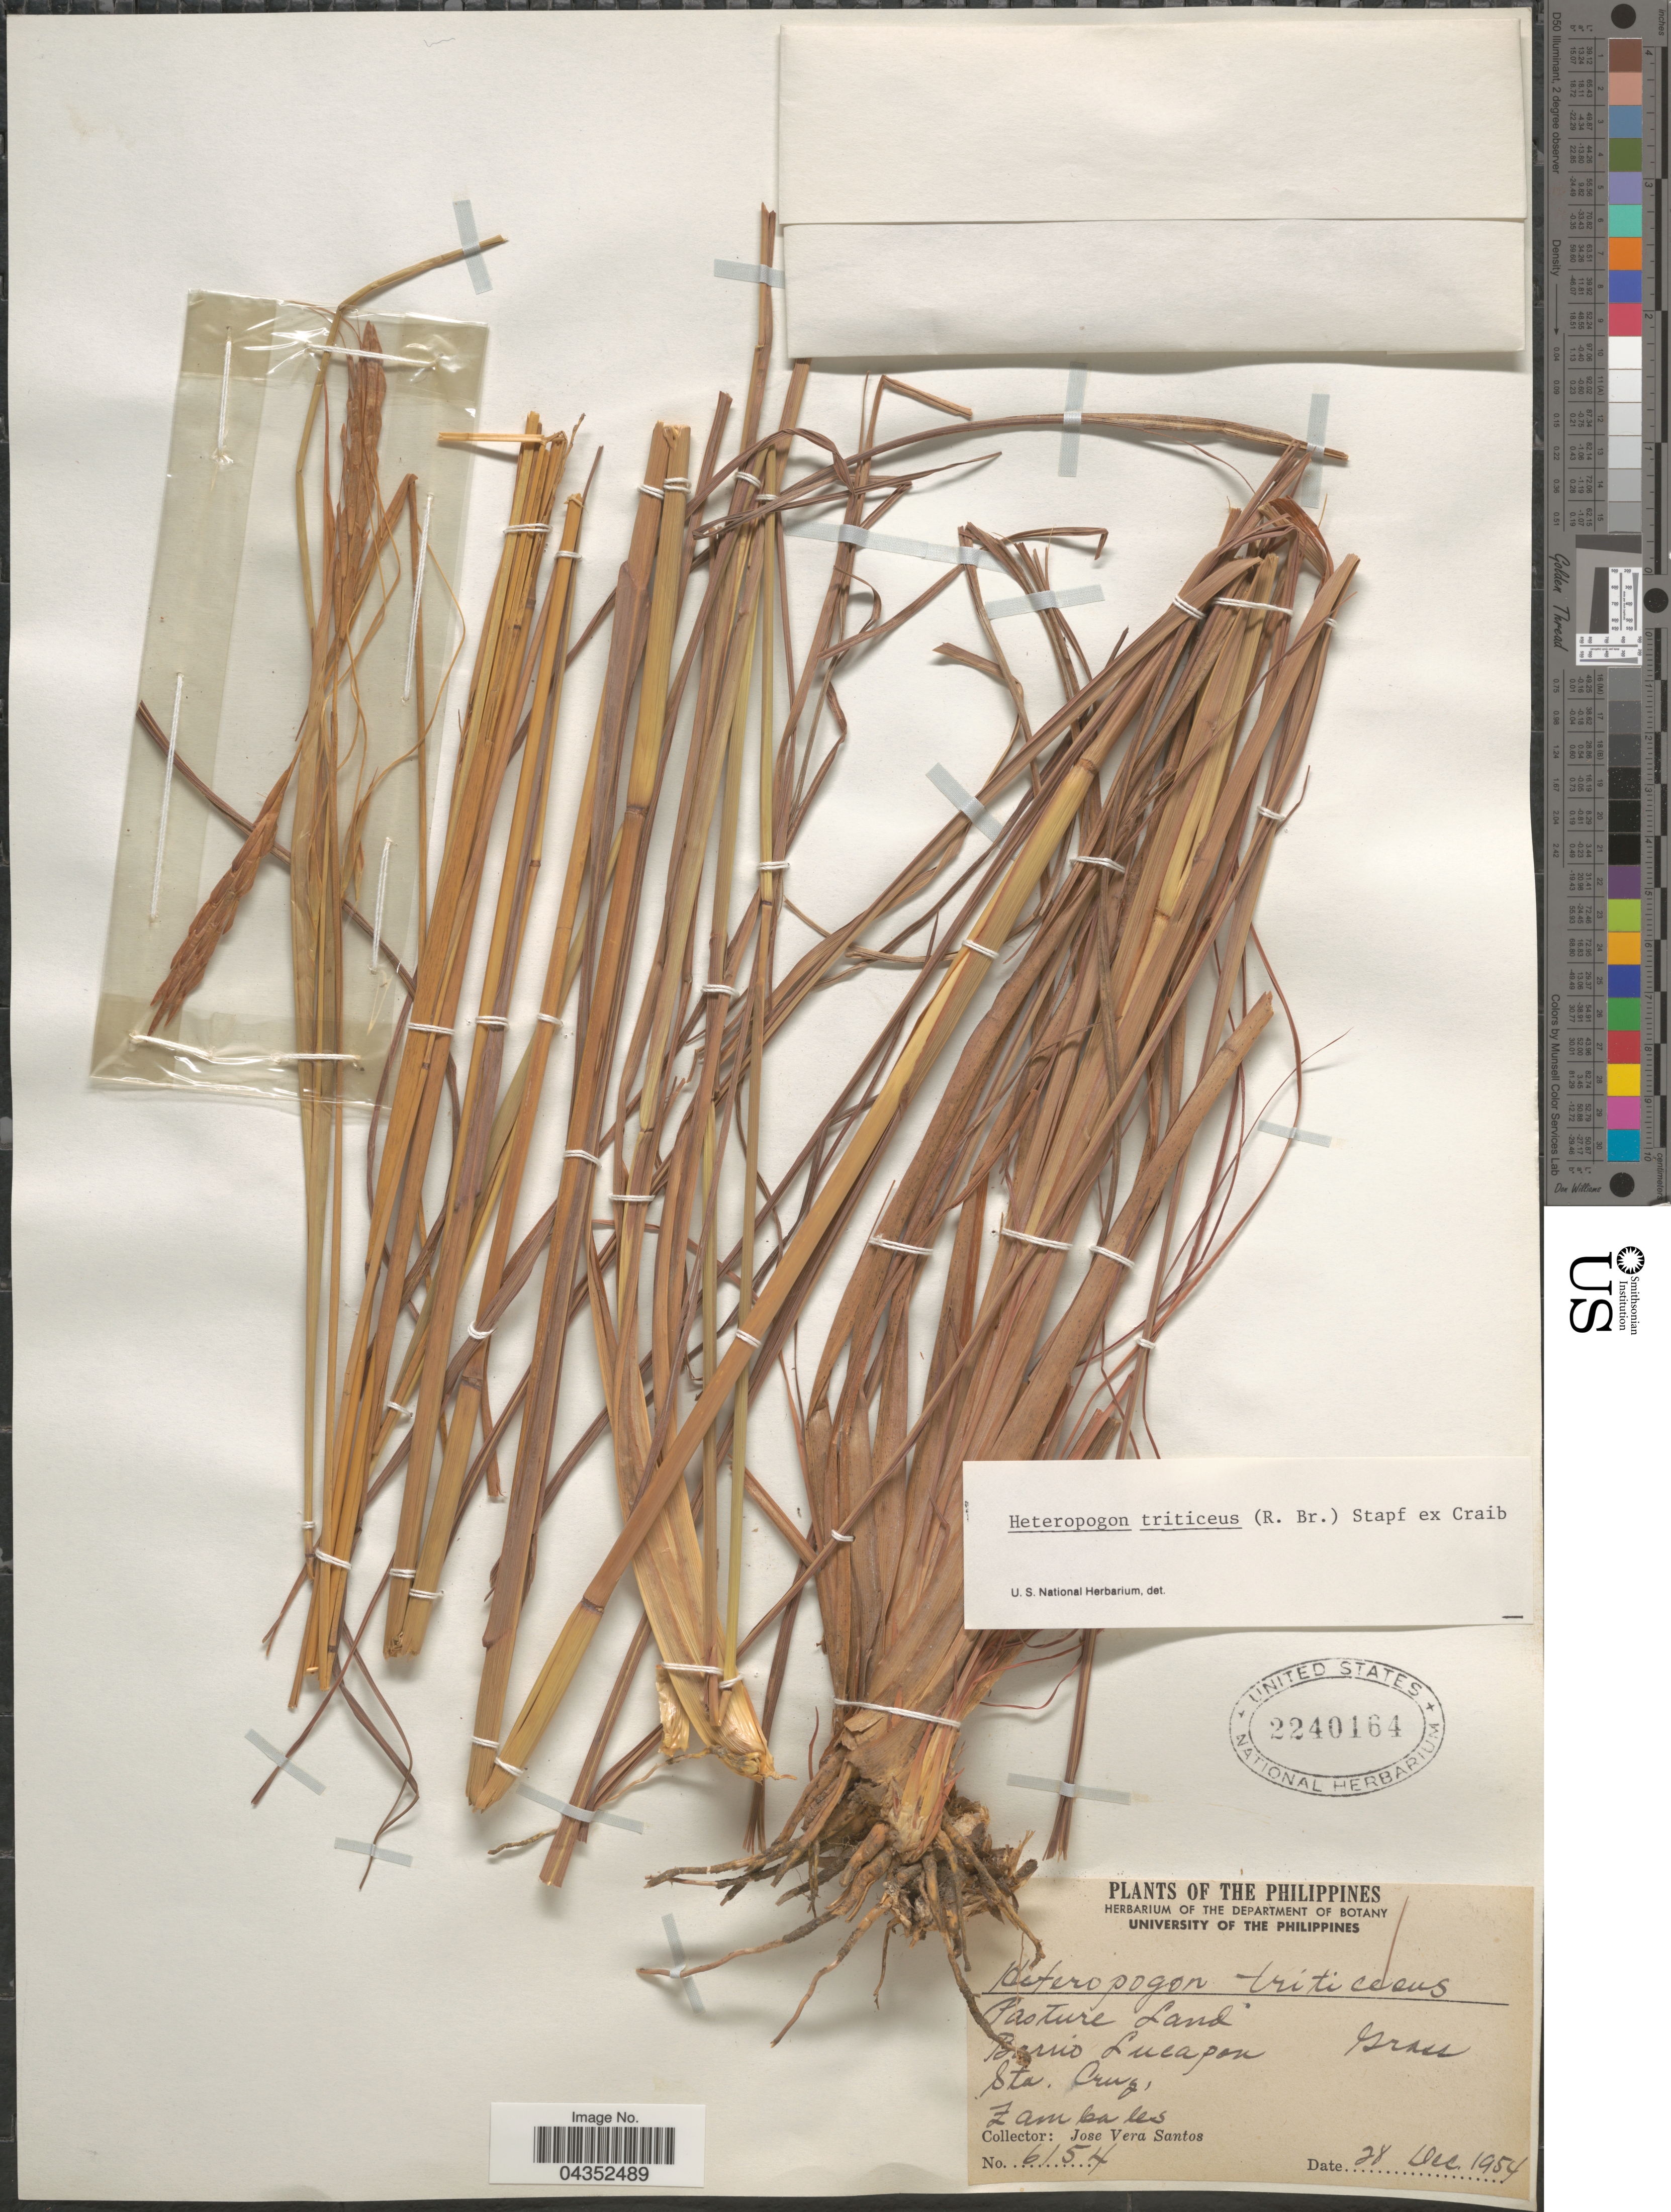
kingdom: Plantae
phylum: Tracheophyta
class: Liliopsida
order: Poales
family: Poaceae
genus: Heteropogon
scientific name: Heteropogon triticeus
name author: (R. Br.) Stapf ex Craib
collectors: J. V. Santos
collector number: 6154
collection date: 1954-12-28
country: Philippines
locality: Pasture Land. Barrio Lucapon. Sta. Cruz, Zambales.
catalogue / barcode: US 2240164